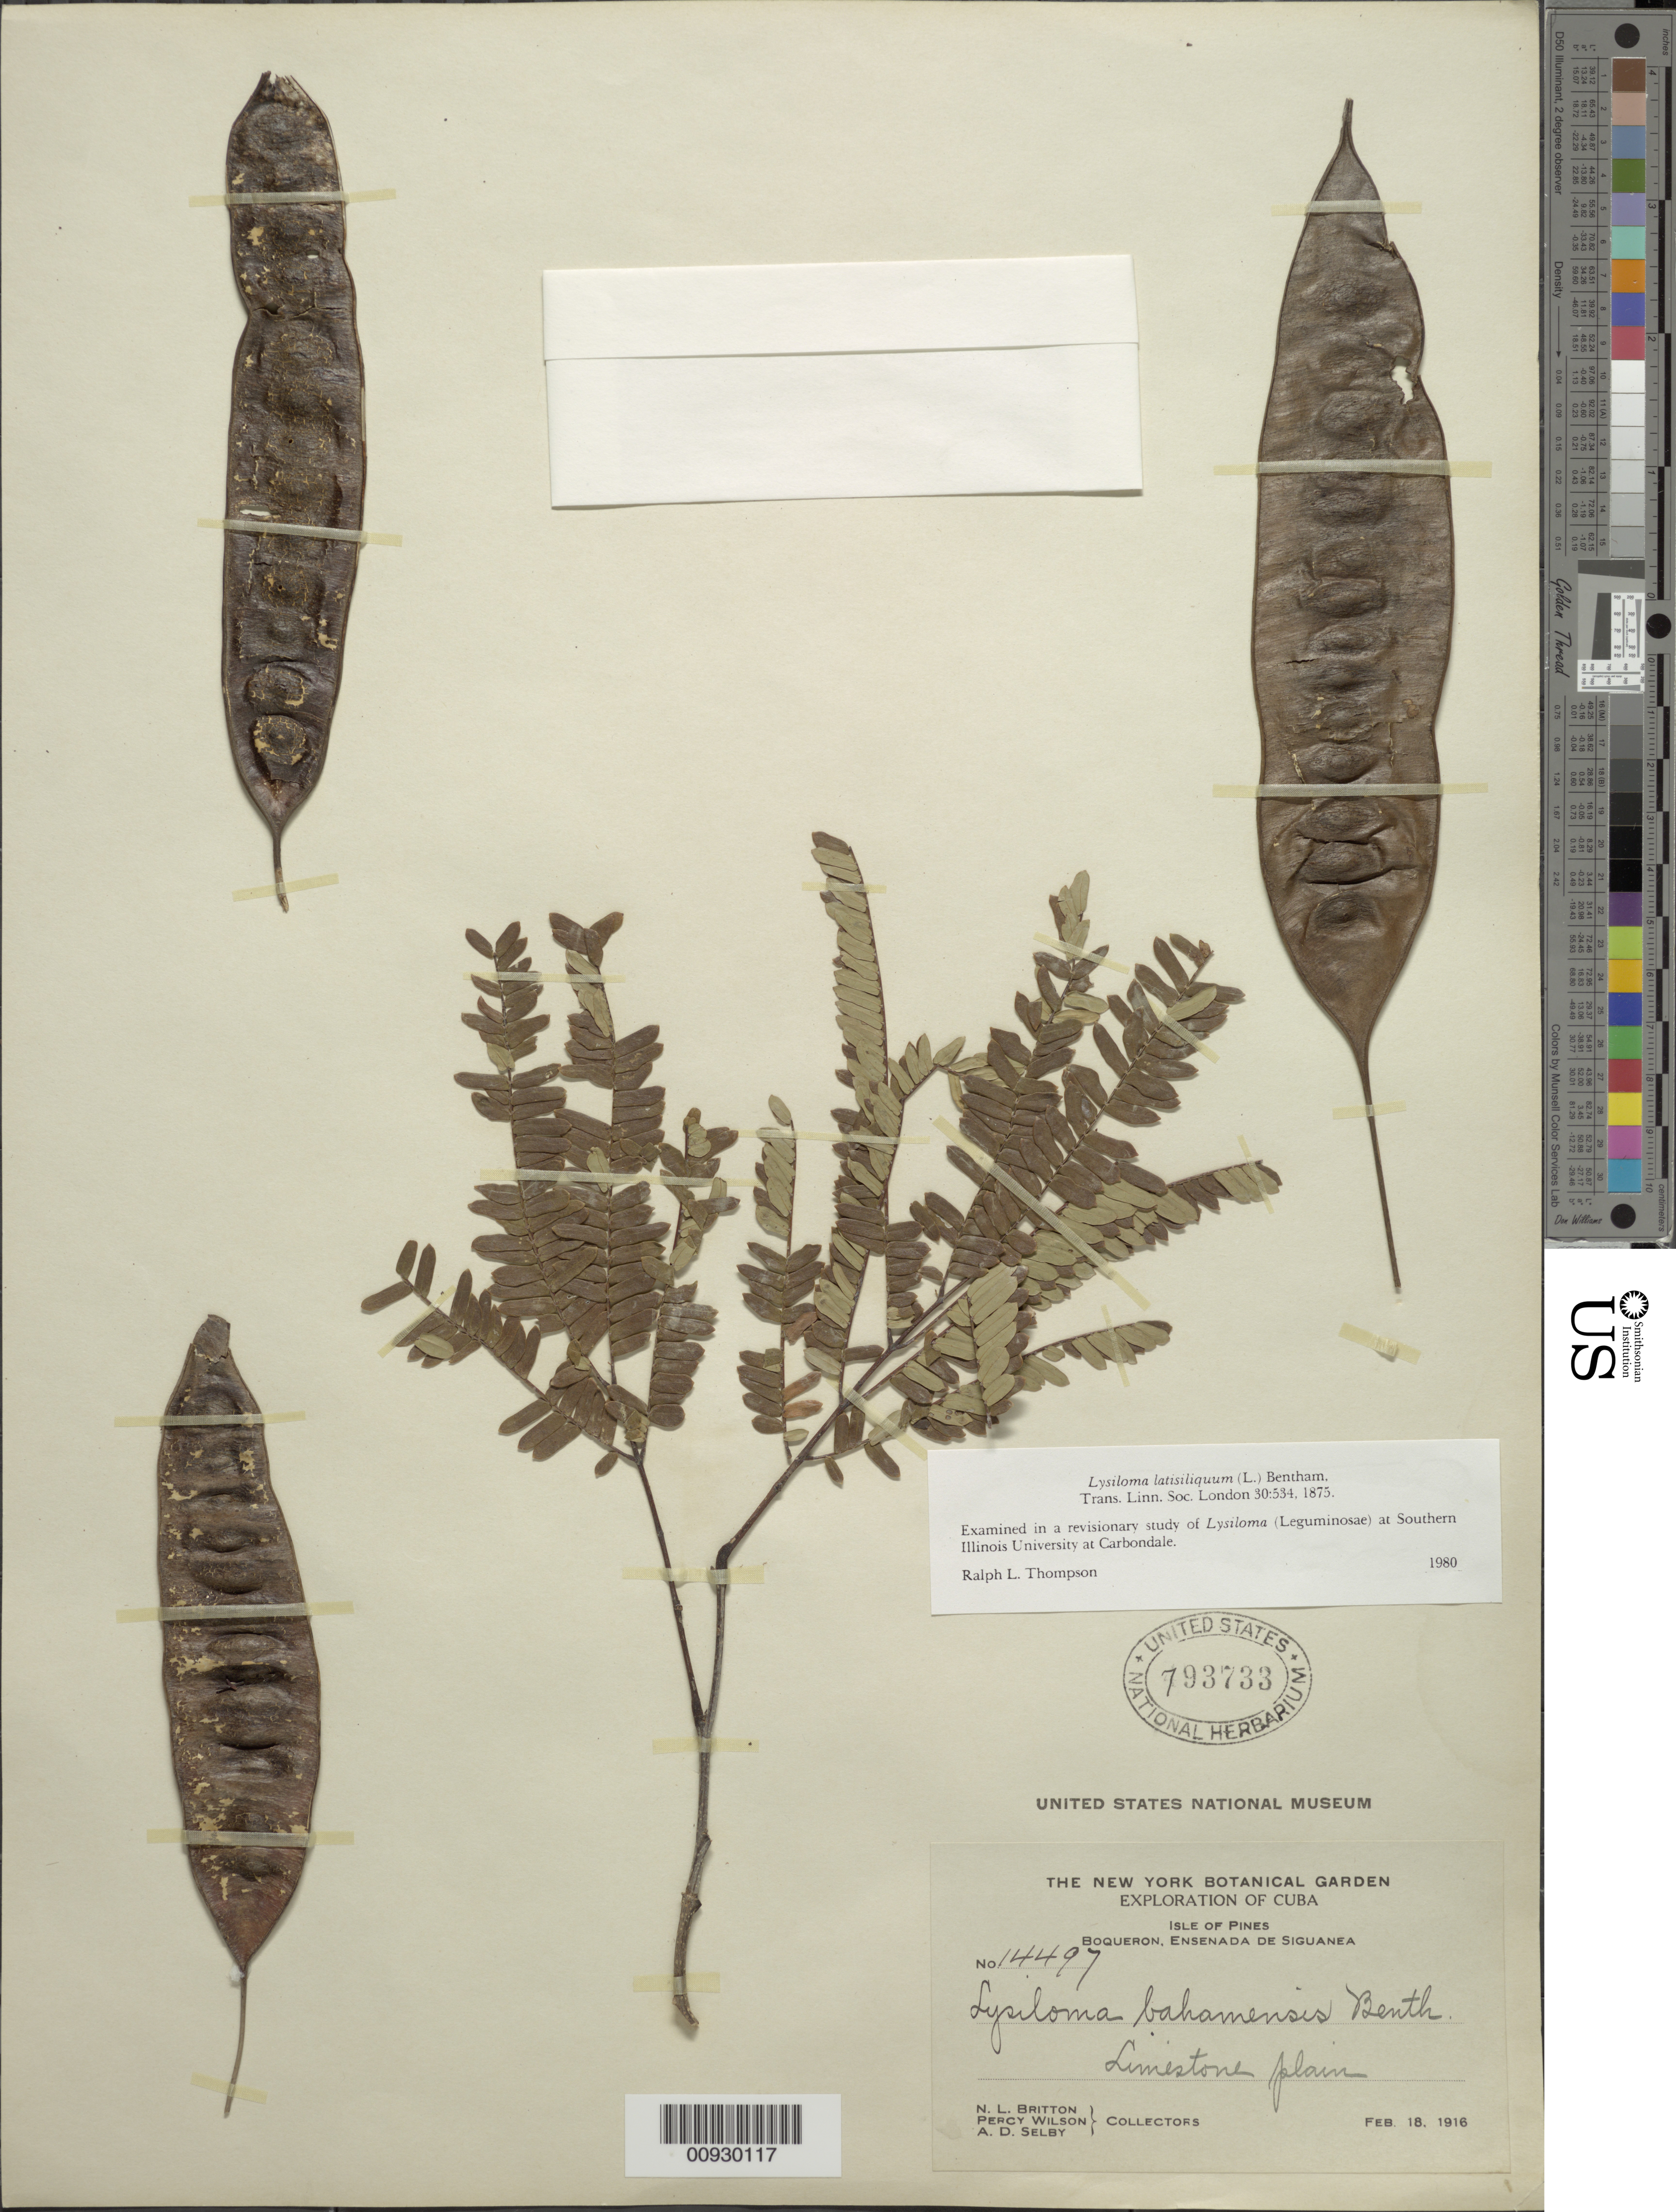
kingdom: Plantae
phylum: Tracheophyta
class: Magnoliopsida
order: Fabales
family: Fabaceae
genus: Lysiloma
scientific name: Lysiloma latisiliquum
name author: (L.) Benth.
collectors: N. Britton & P. Wilson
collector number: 14497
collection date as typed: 18 Feb 1916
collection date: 1916-02-18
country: Cuba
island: Isla de la Juventud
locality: Isle of Pines, Boqueron, Ensenada de Siguanea, limestone plain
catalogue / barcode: US 793733